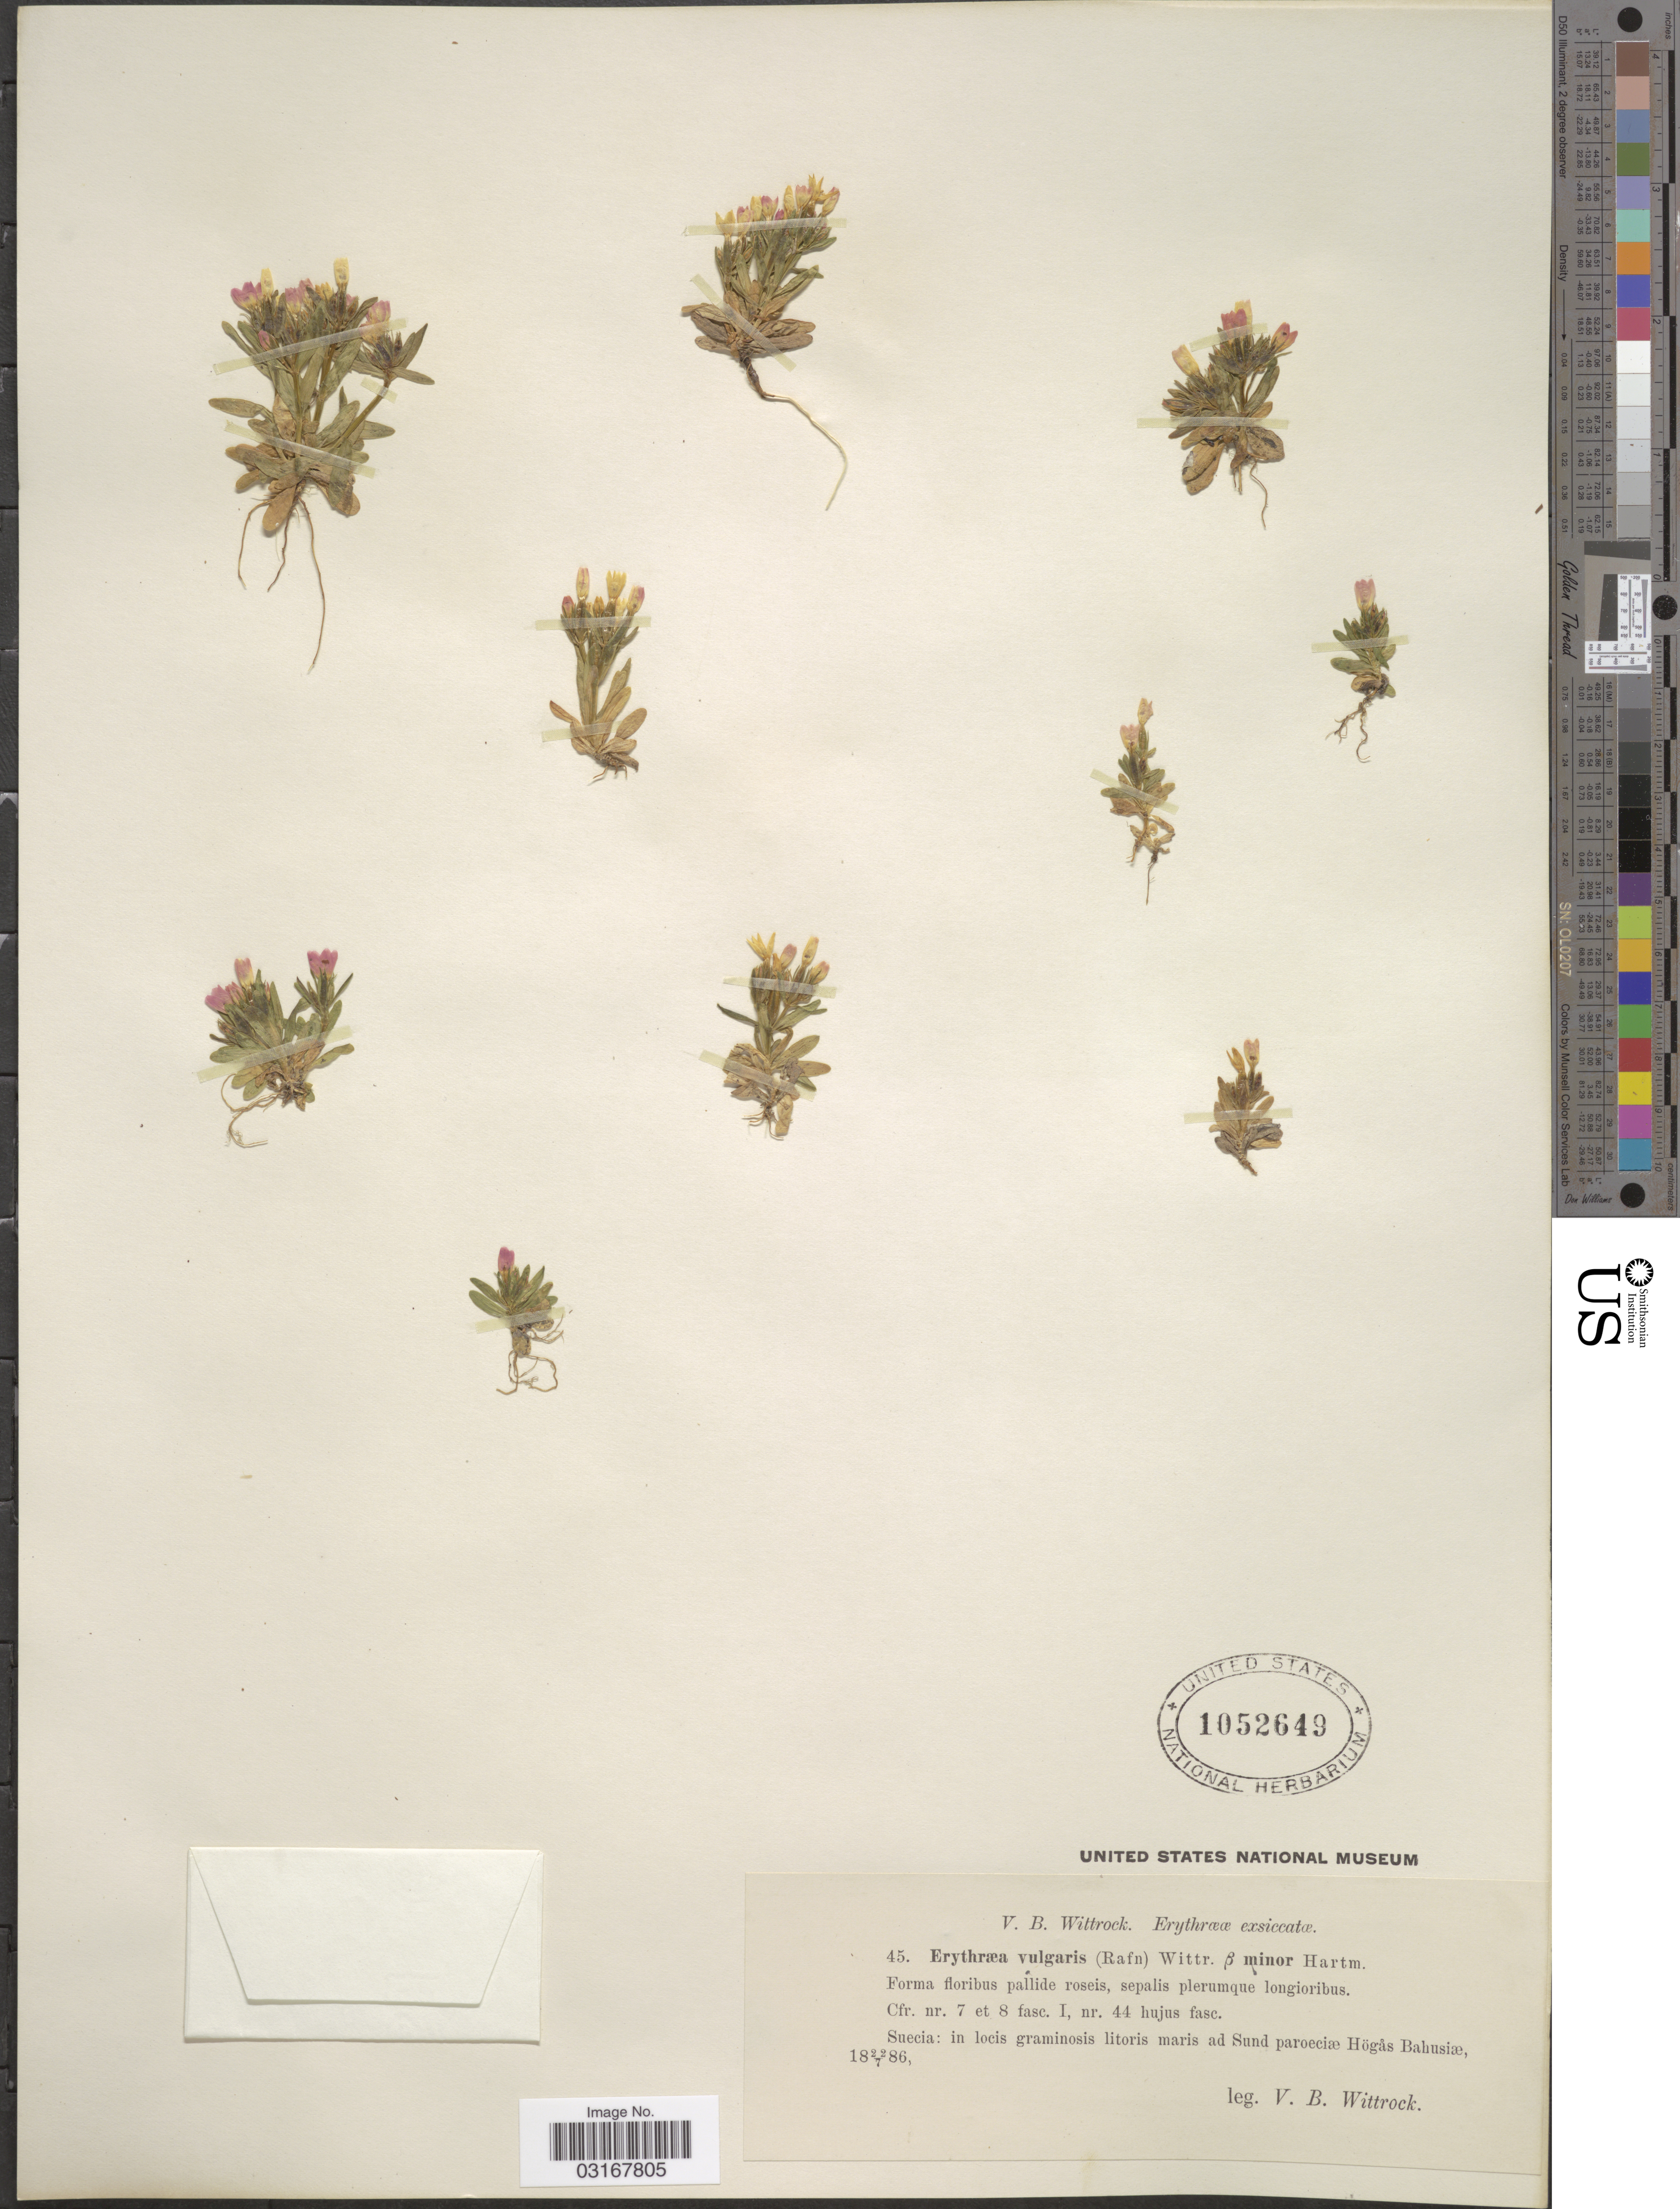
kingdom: Plantae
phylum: Tracheophyta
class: Magnoliopsida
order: Gentianales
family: Gentianaceae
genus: Centaurium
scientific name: Centaurium vulgaris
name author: Godr.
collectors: V. Wittrock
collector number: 45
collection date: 1886-07-22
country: Sweden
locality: Suecia: in locis graminosis litoris maris ad Sund paroeciæ Högas Bahusiæ.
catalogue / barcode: US 1052649